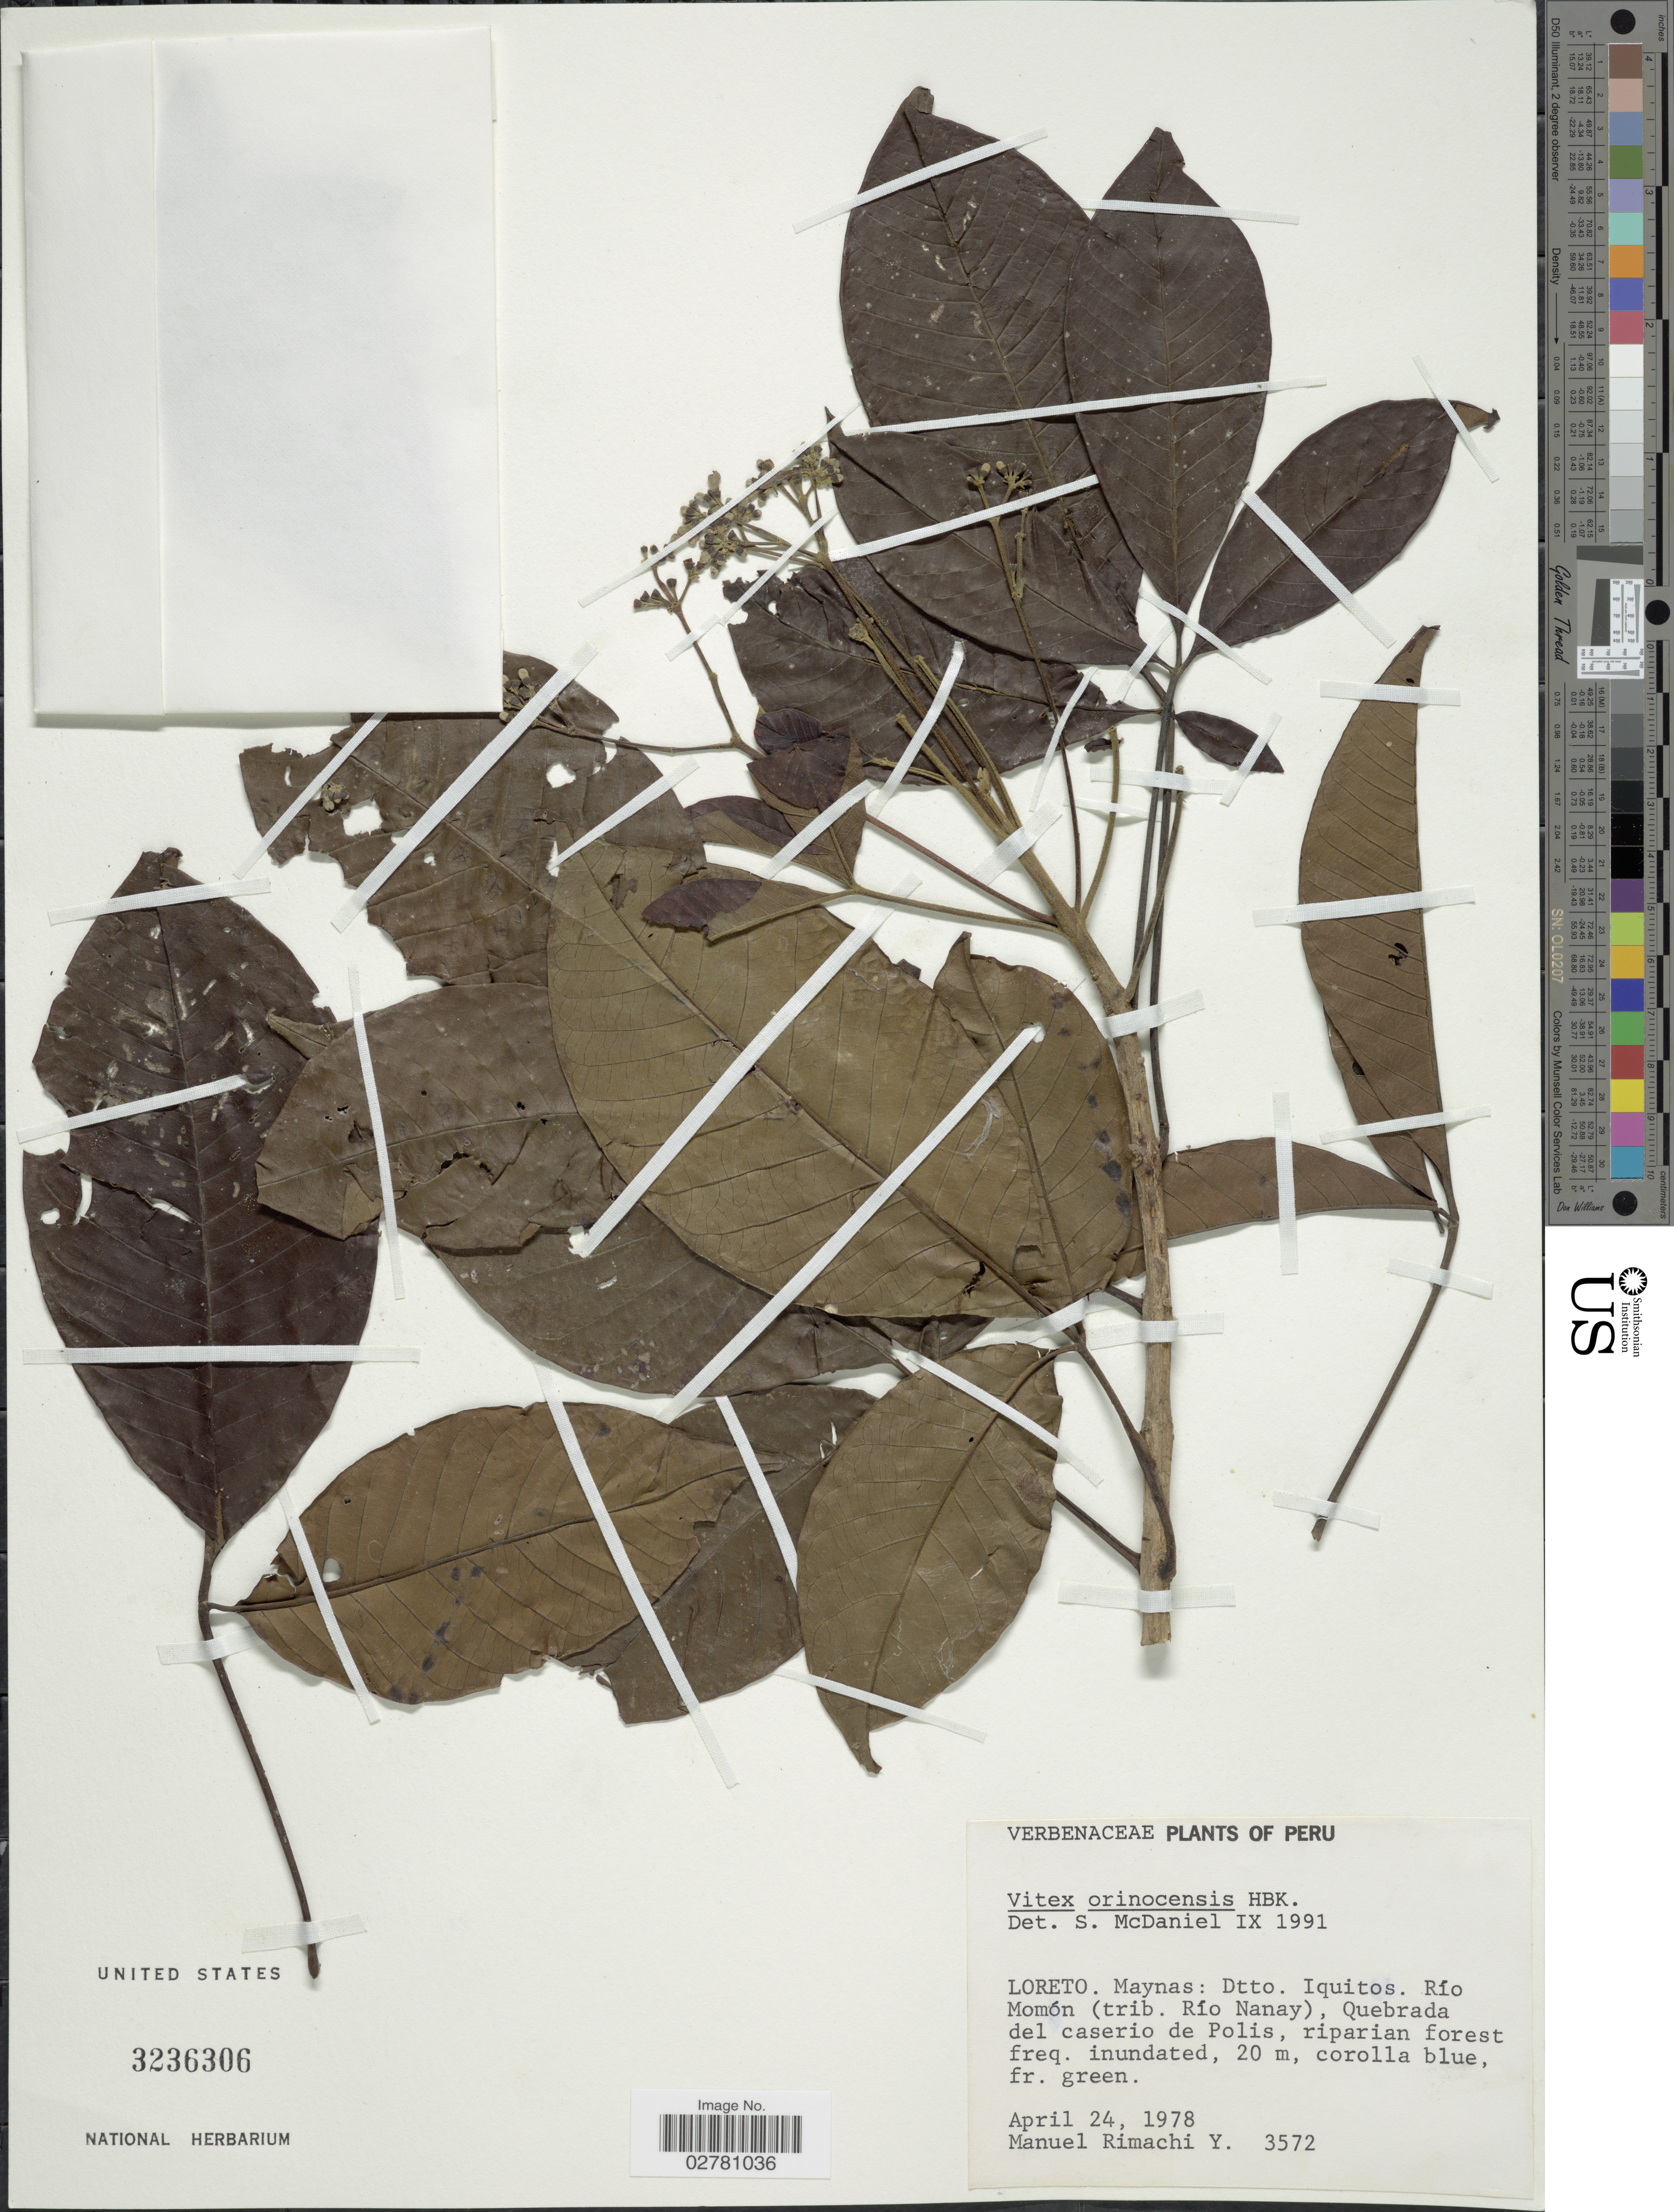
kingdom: Plantae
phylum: Tracheophyta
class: Magnoliopsida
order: Lamiales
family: Lamiaceae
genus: Vitex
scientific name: Vitex orinocensis var. orinocensis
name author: Kunth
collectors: M. Rimachi Y.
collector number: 3572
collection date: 1978-04-24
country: Peru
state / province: Loreto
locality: Maynas: Dtto. Iquitos. Río Momón (trib. Río Nanay). Quebrada del caserio de Polis.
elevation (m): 20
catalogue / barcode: US 3236306